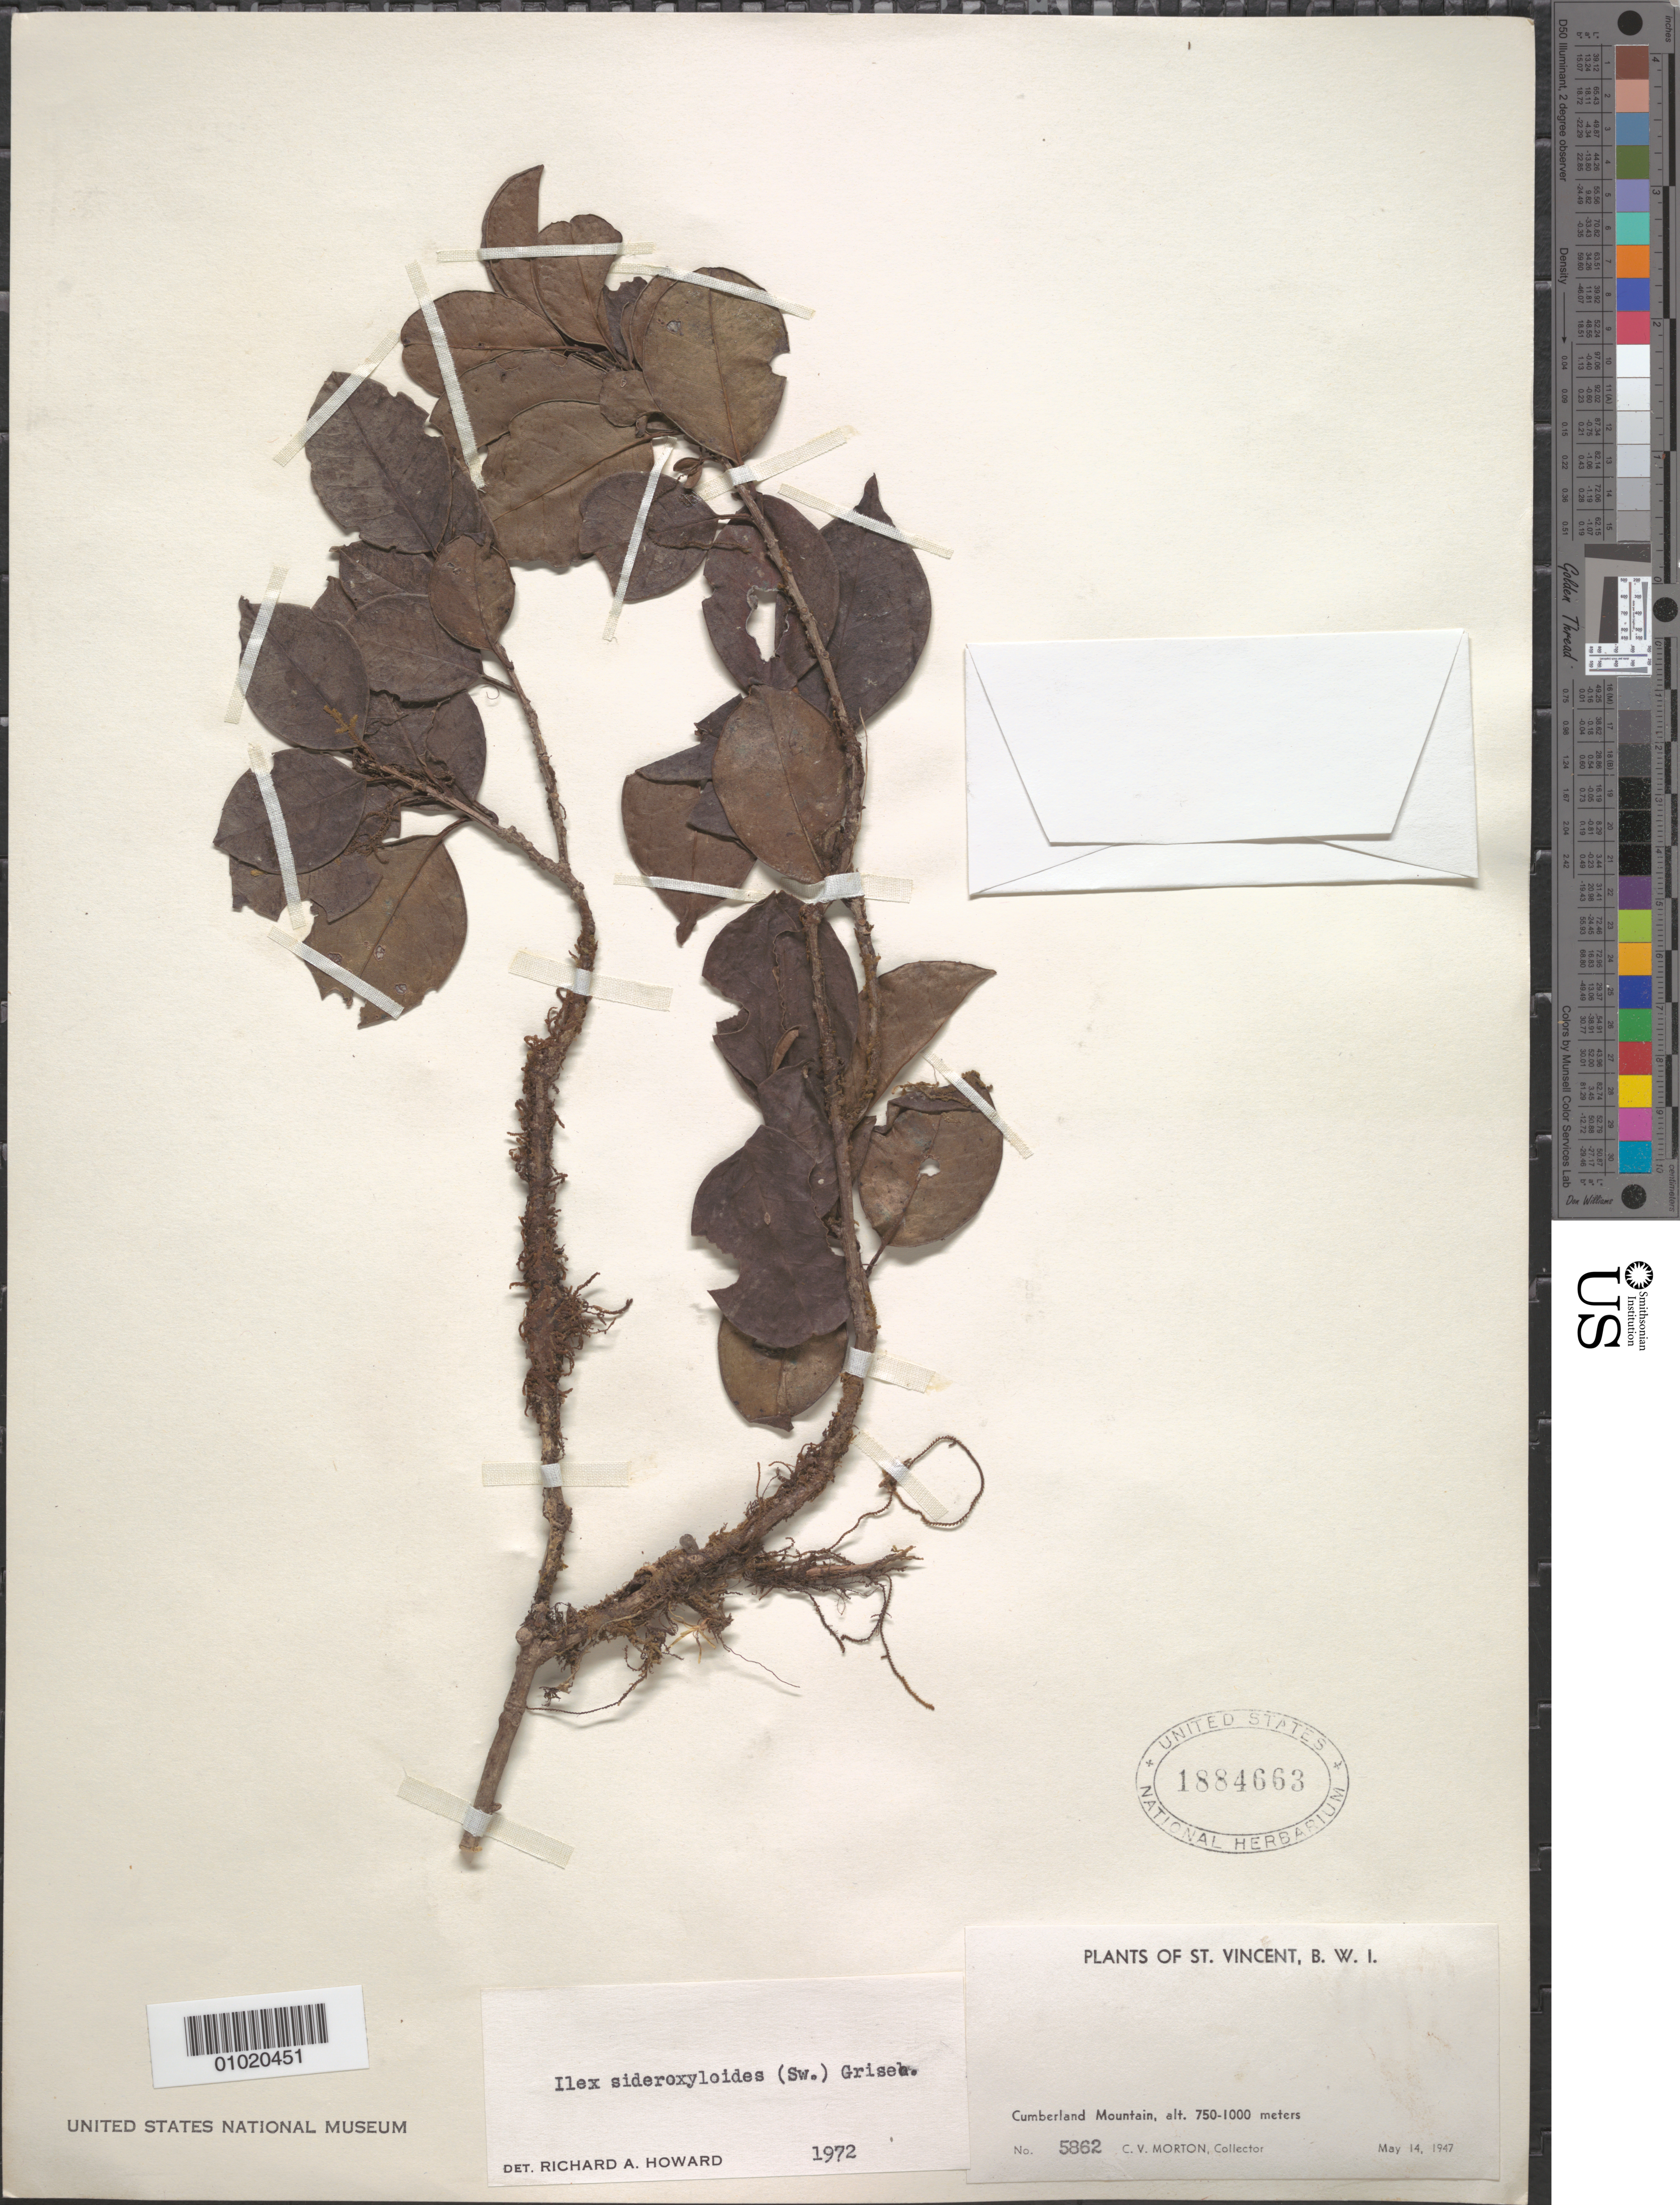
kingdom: Plantae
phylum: Tracheophyta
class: Magnoliopsida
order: Aquifoliales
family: Aquifoliaceae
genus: Ilex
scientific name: Ilex sideroxyloides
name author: (Sw.) Griseb.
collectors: C. V. Morton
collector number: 5862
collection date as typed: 14 May 1947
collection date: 1947-05-14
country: St. Vincent - Grenadines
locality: Cumberland Mountain.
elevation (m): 750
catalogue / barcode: US 1884663